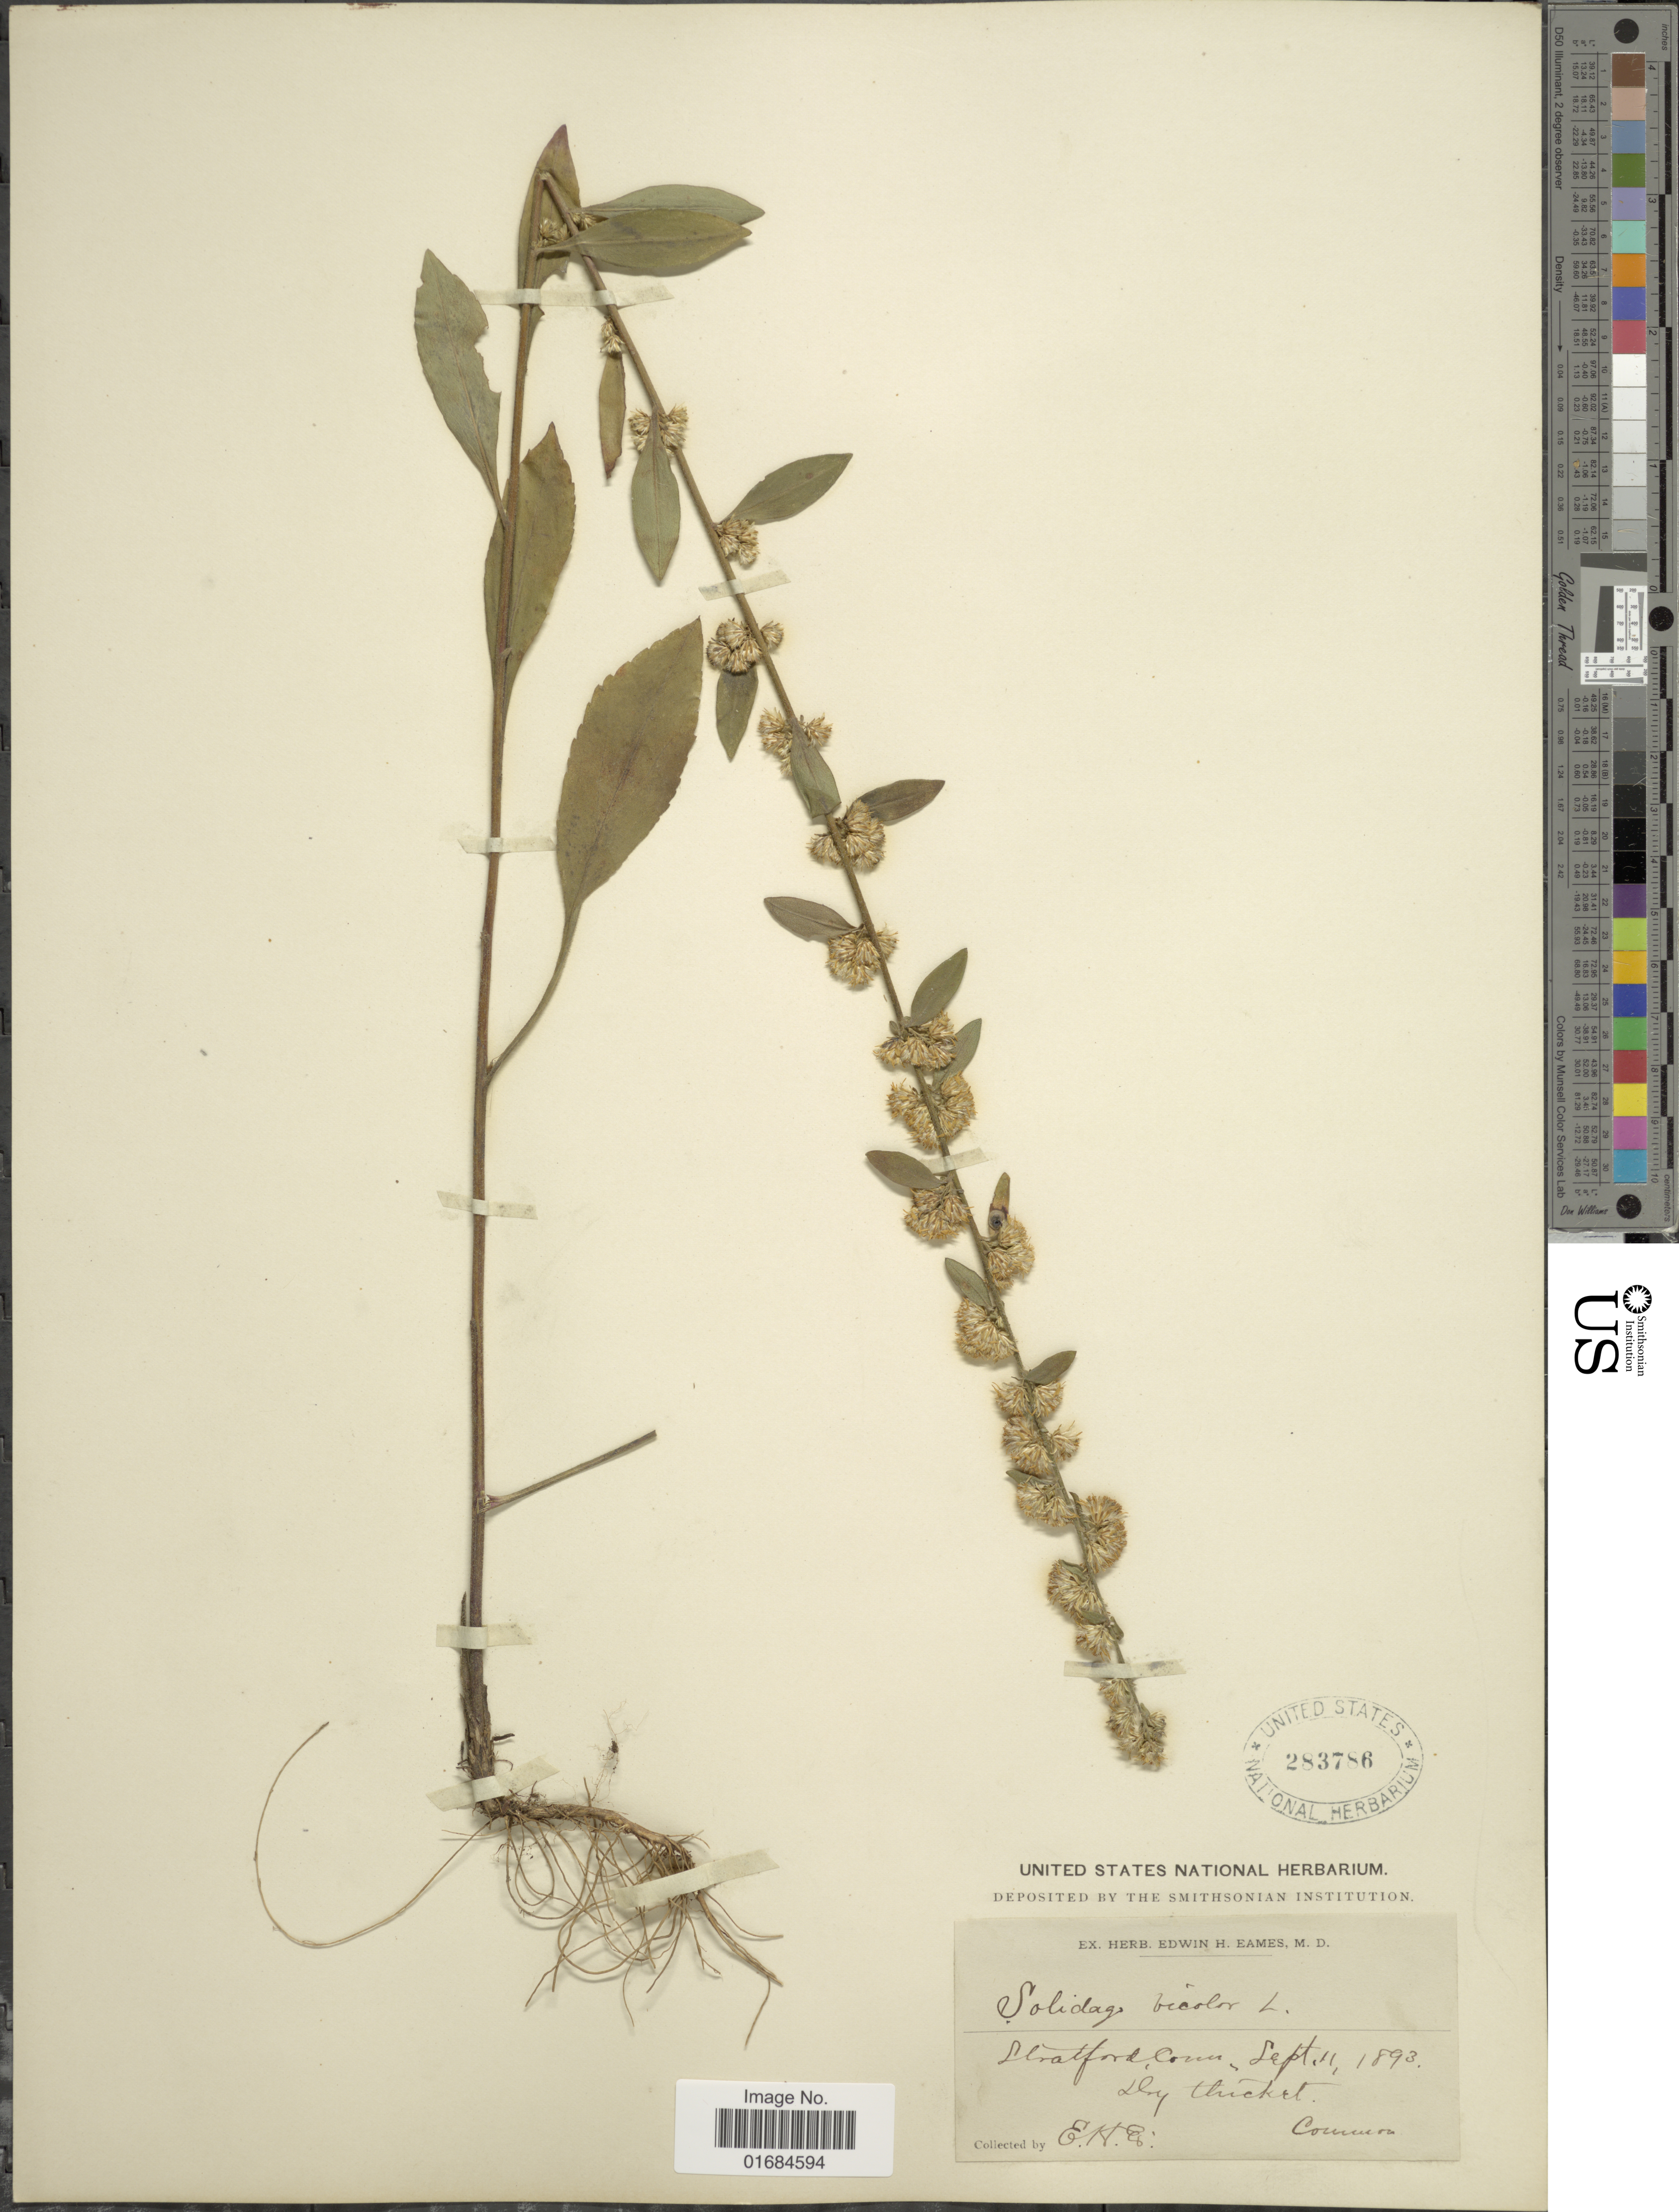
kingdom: Plantae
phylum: Tracheophyta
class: Magnoliopsida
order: Asterales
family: Asteraceae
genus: Solidago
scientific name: Solidago bicolor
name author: L.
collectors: E. H. Eames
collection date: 1893-09-11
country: United States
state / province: Connecticut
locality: Stratford, Dry Ticket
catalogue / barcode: US 283786